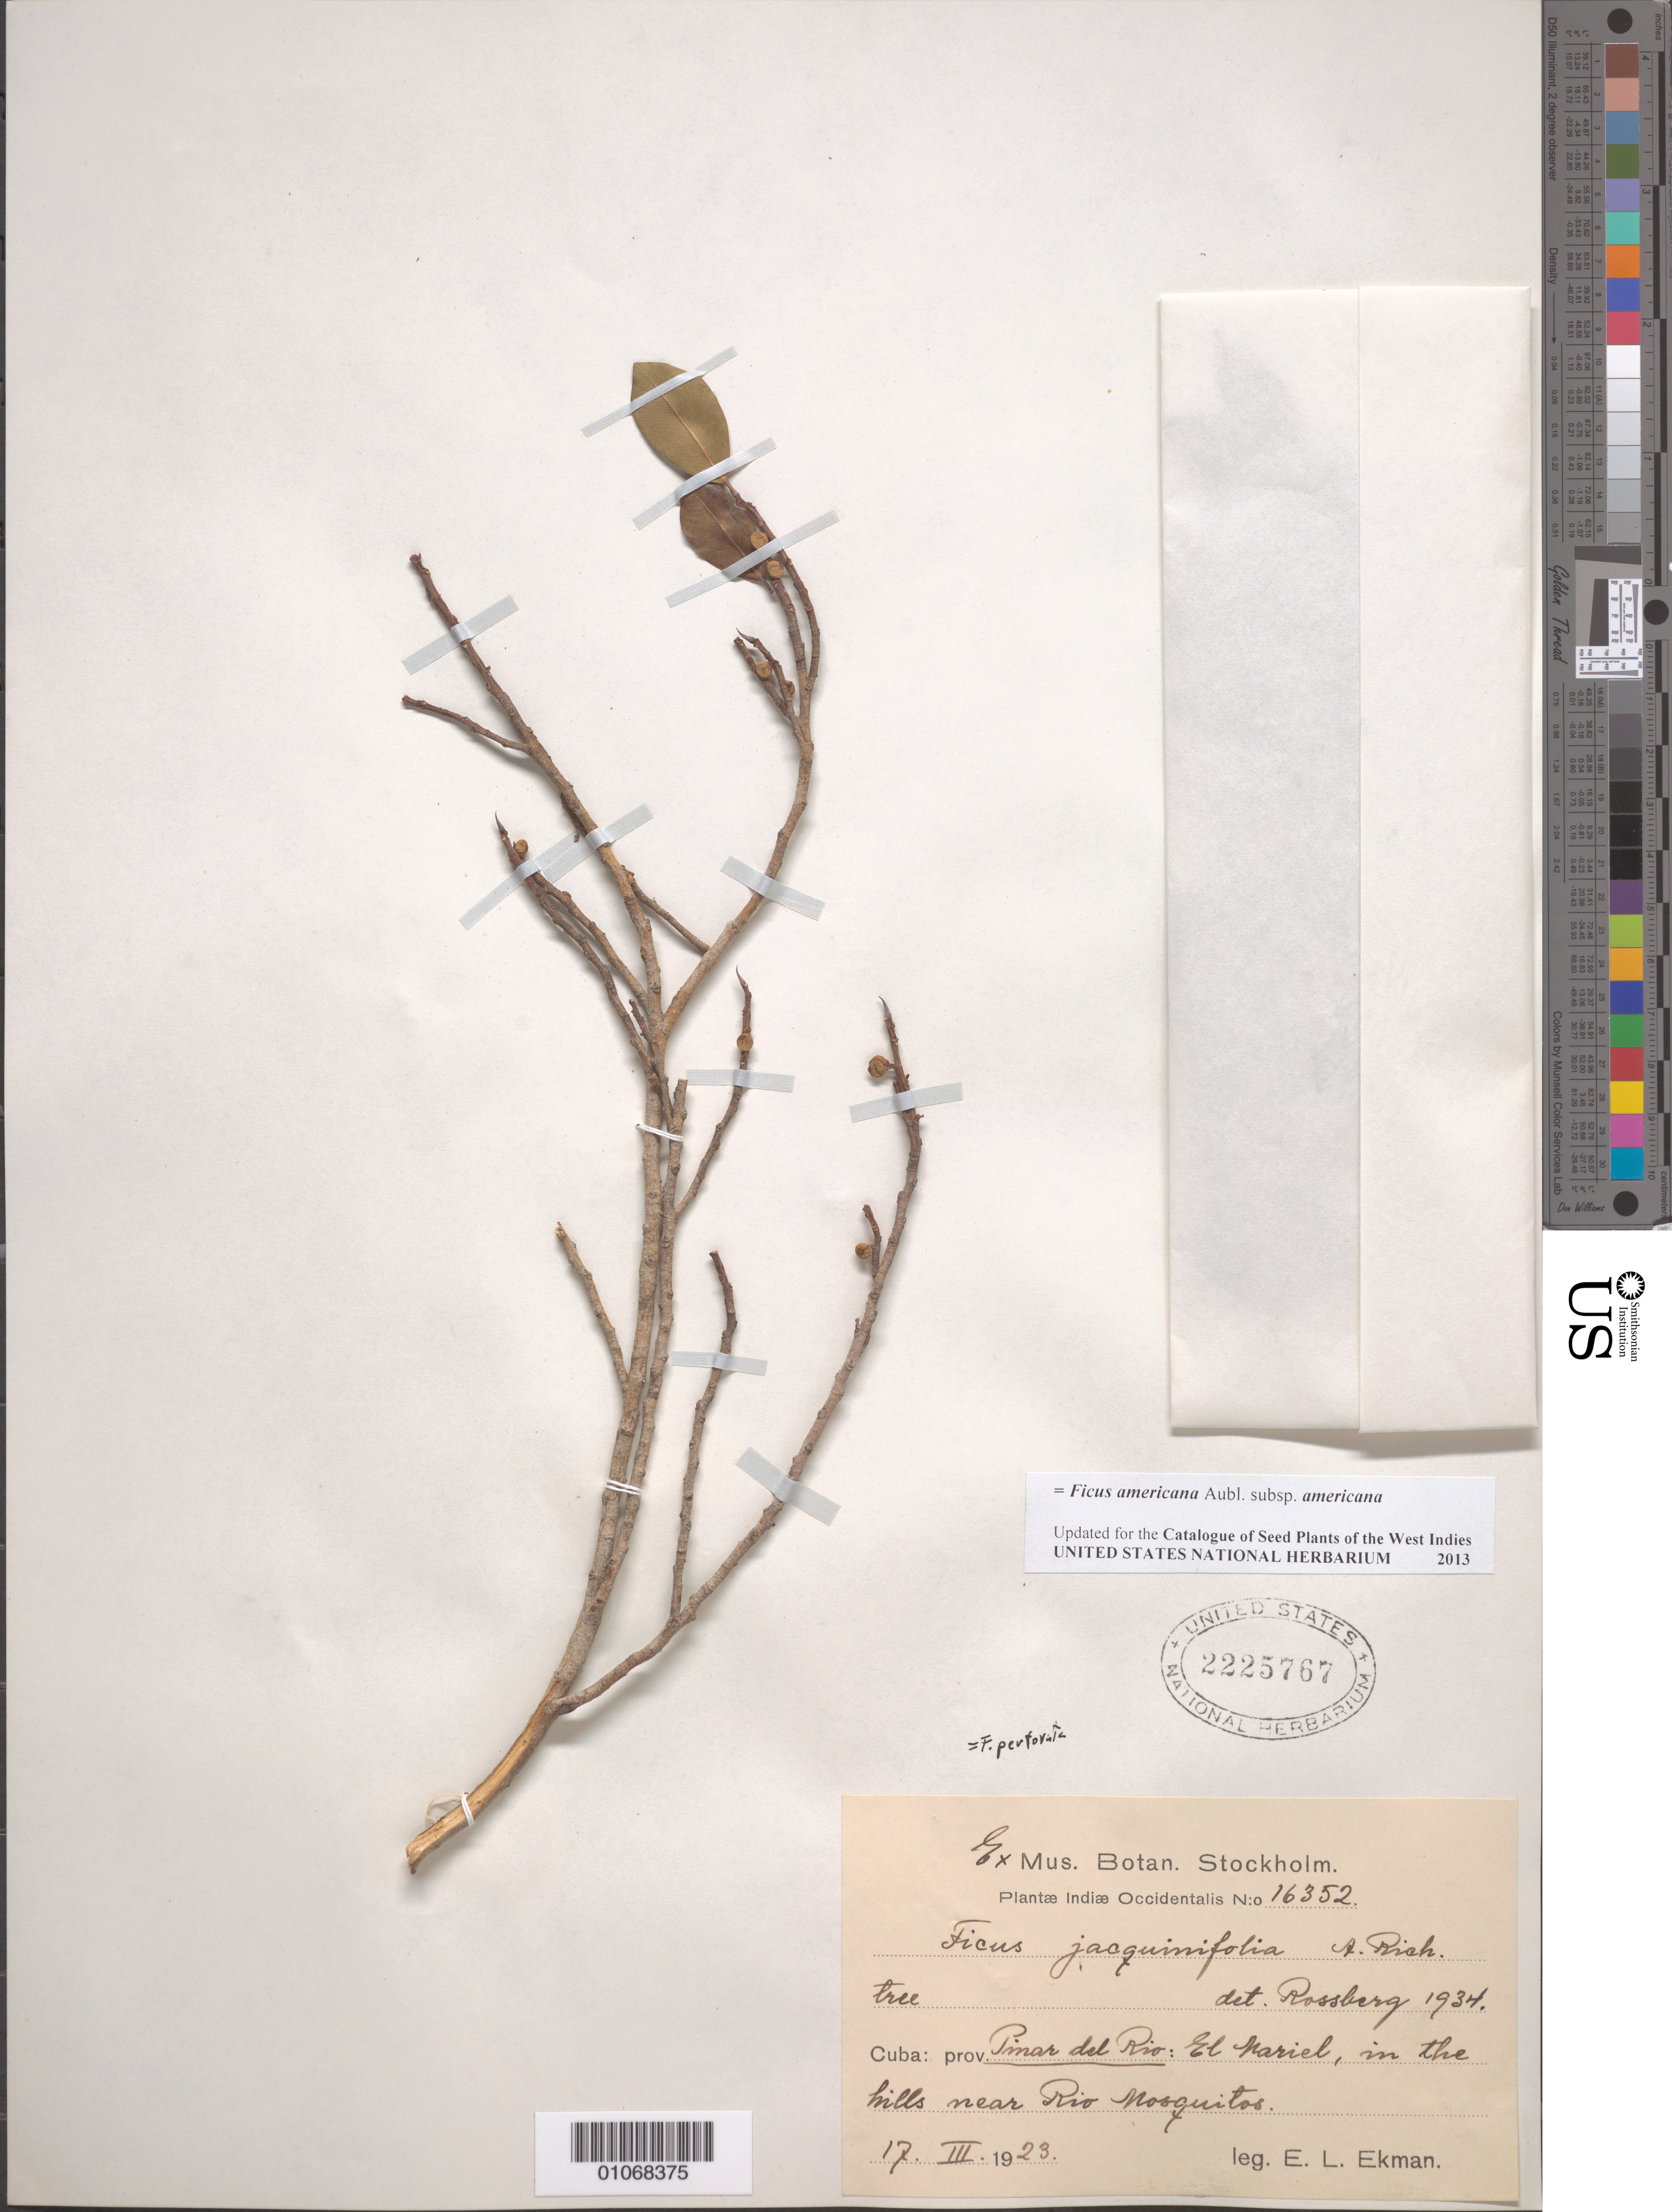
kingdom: Plantae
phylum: Tracheophyta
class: Magnoliopsida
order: Rosales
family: Moraceae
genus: Ficus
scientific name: Ficus perforata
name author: L.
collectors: E. L. Ekman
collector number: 16352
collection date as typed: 17 Mar 1928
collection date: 1928-03-17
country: Cuba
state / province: Pinar del Rio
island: Cuba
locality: El Mariel, in the hills near Rio Mosquitos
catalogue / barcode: US 2225767